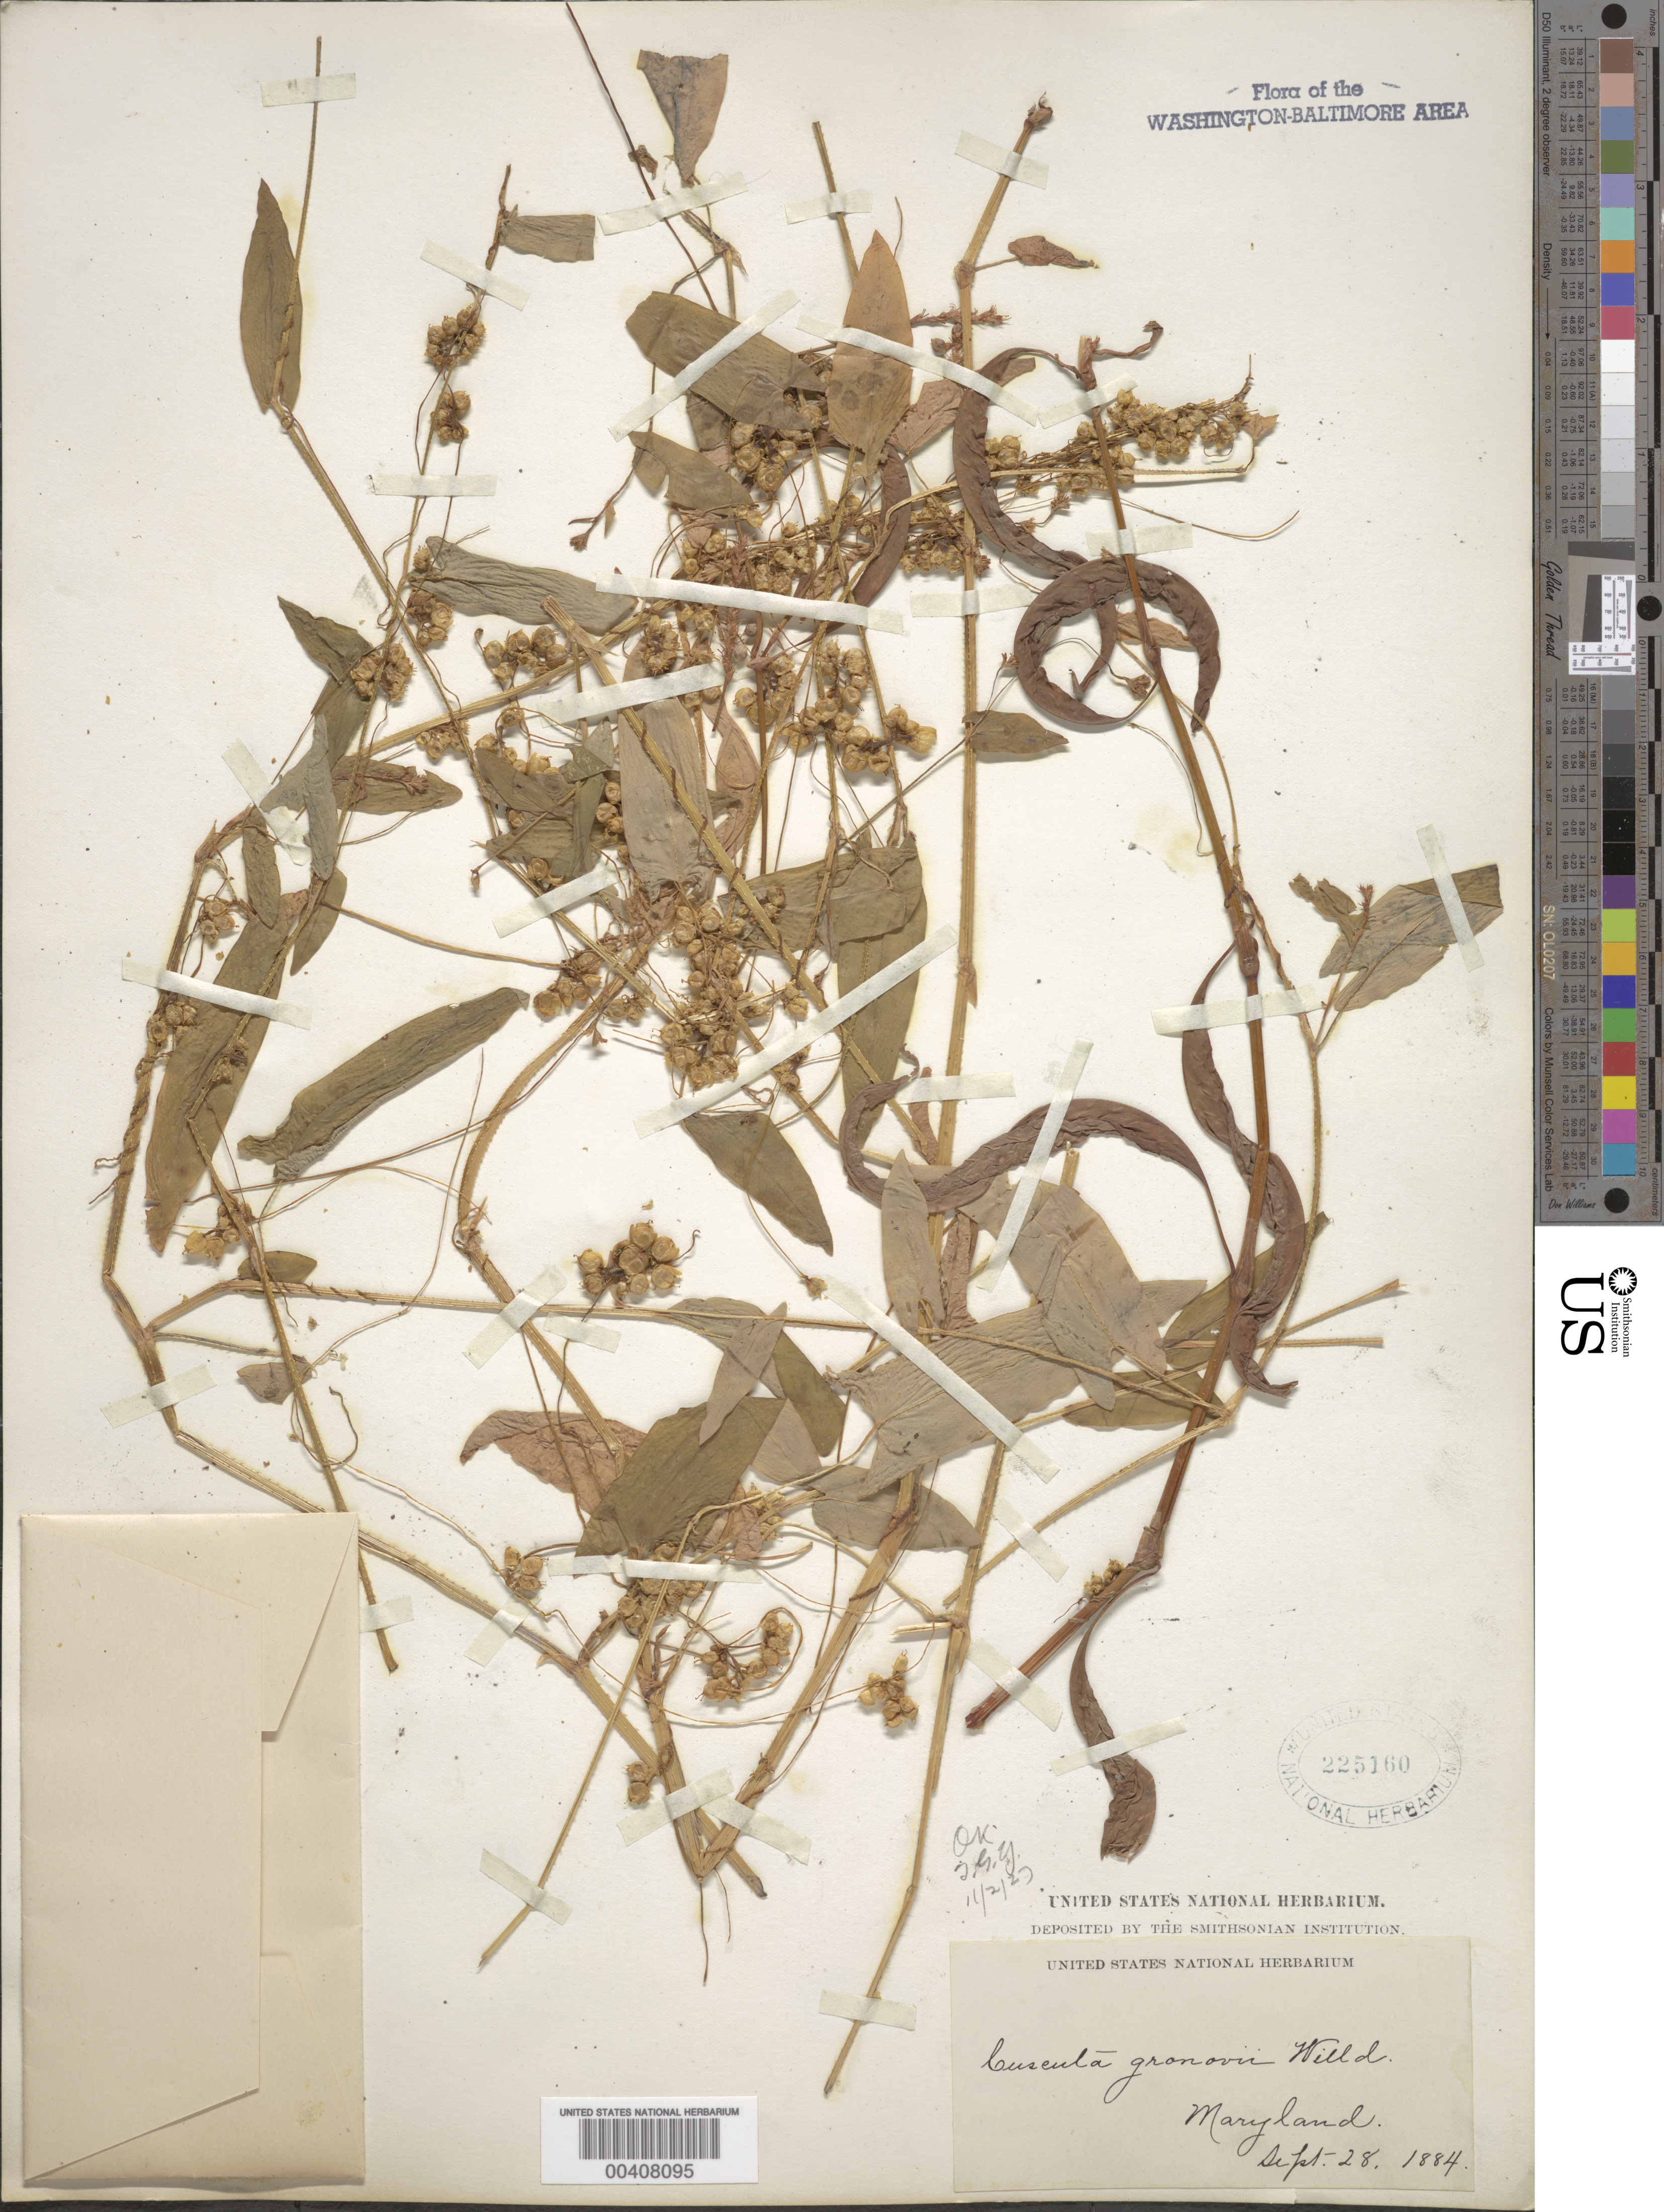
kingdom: Plantae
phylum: Tracheophyta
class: Magnoliopsida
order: Solanales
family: Convolvulaceae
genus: Cuscuta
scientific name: Cuscuta gronovii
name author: Willd. ex Schult.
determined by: T.G.Y.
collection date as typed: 28 Sep 1884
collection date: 1884-09-28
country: United States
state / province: Maryland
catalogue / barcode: US 225160